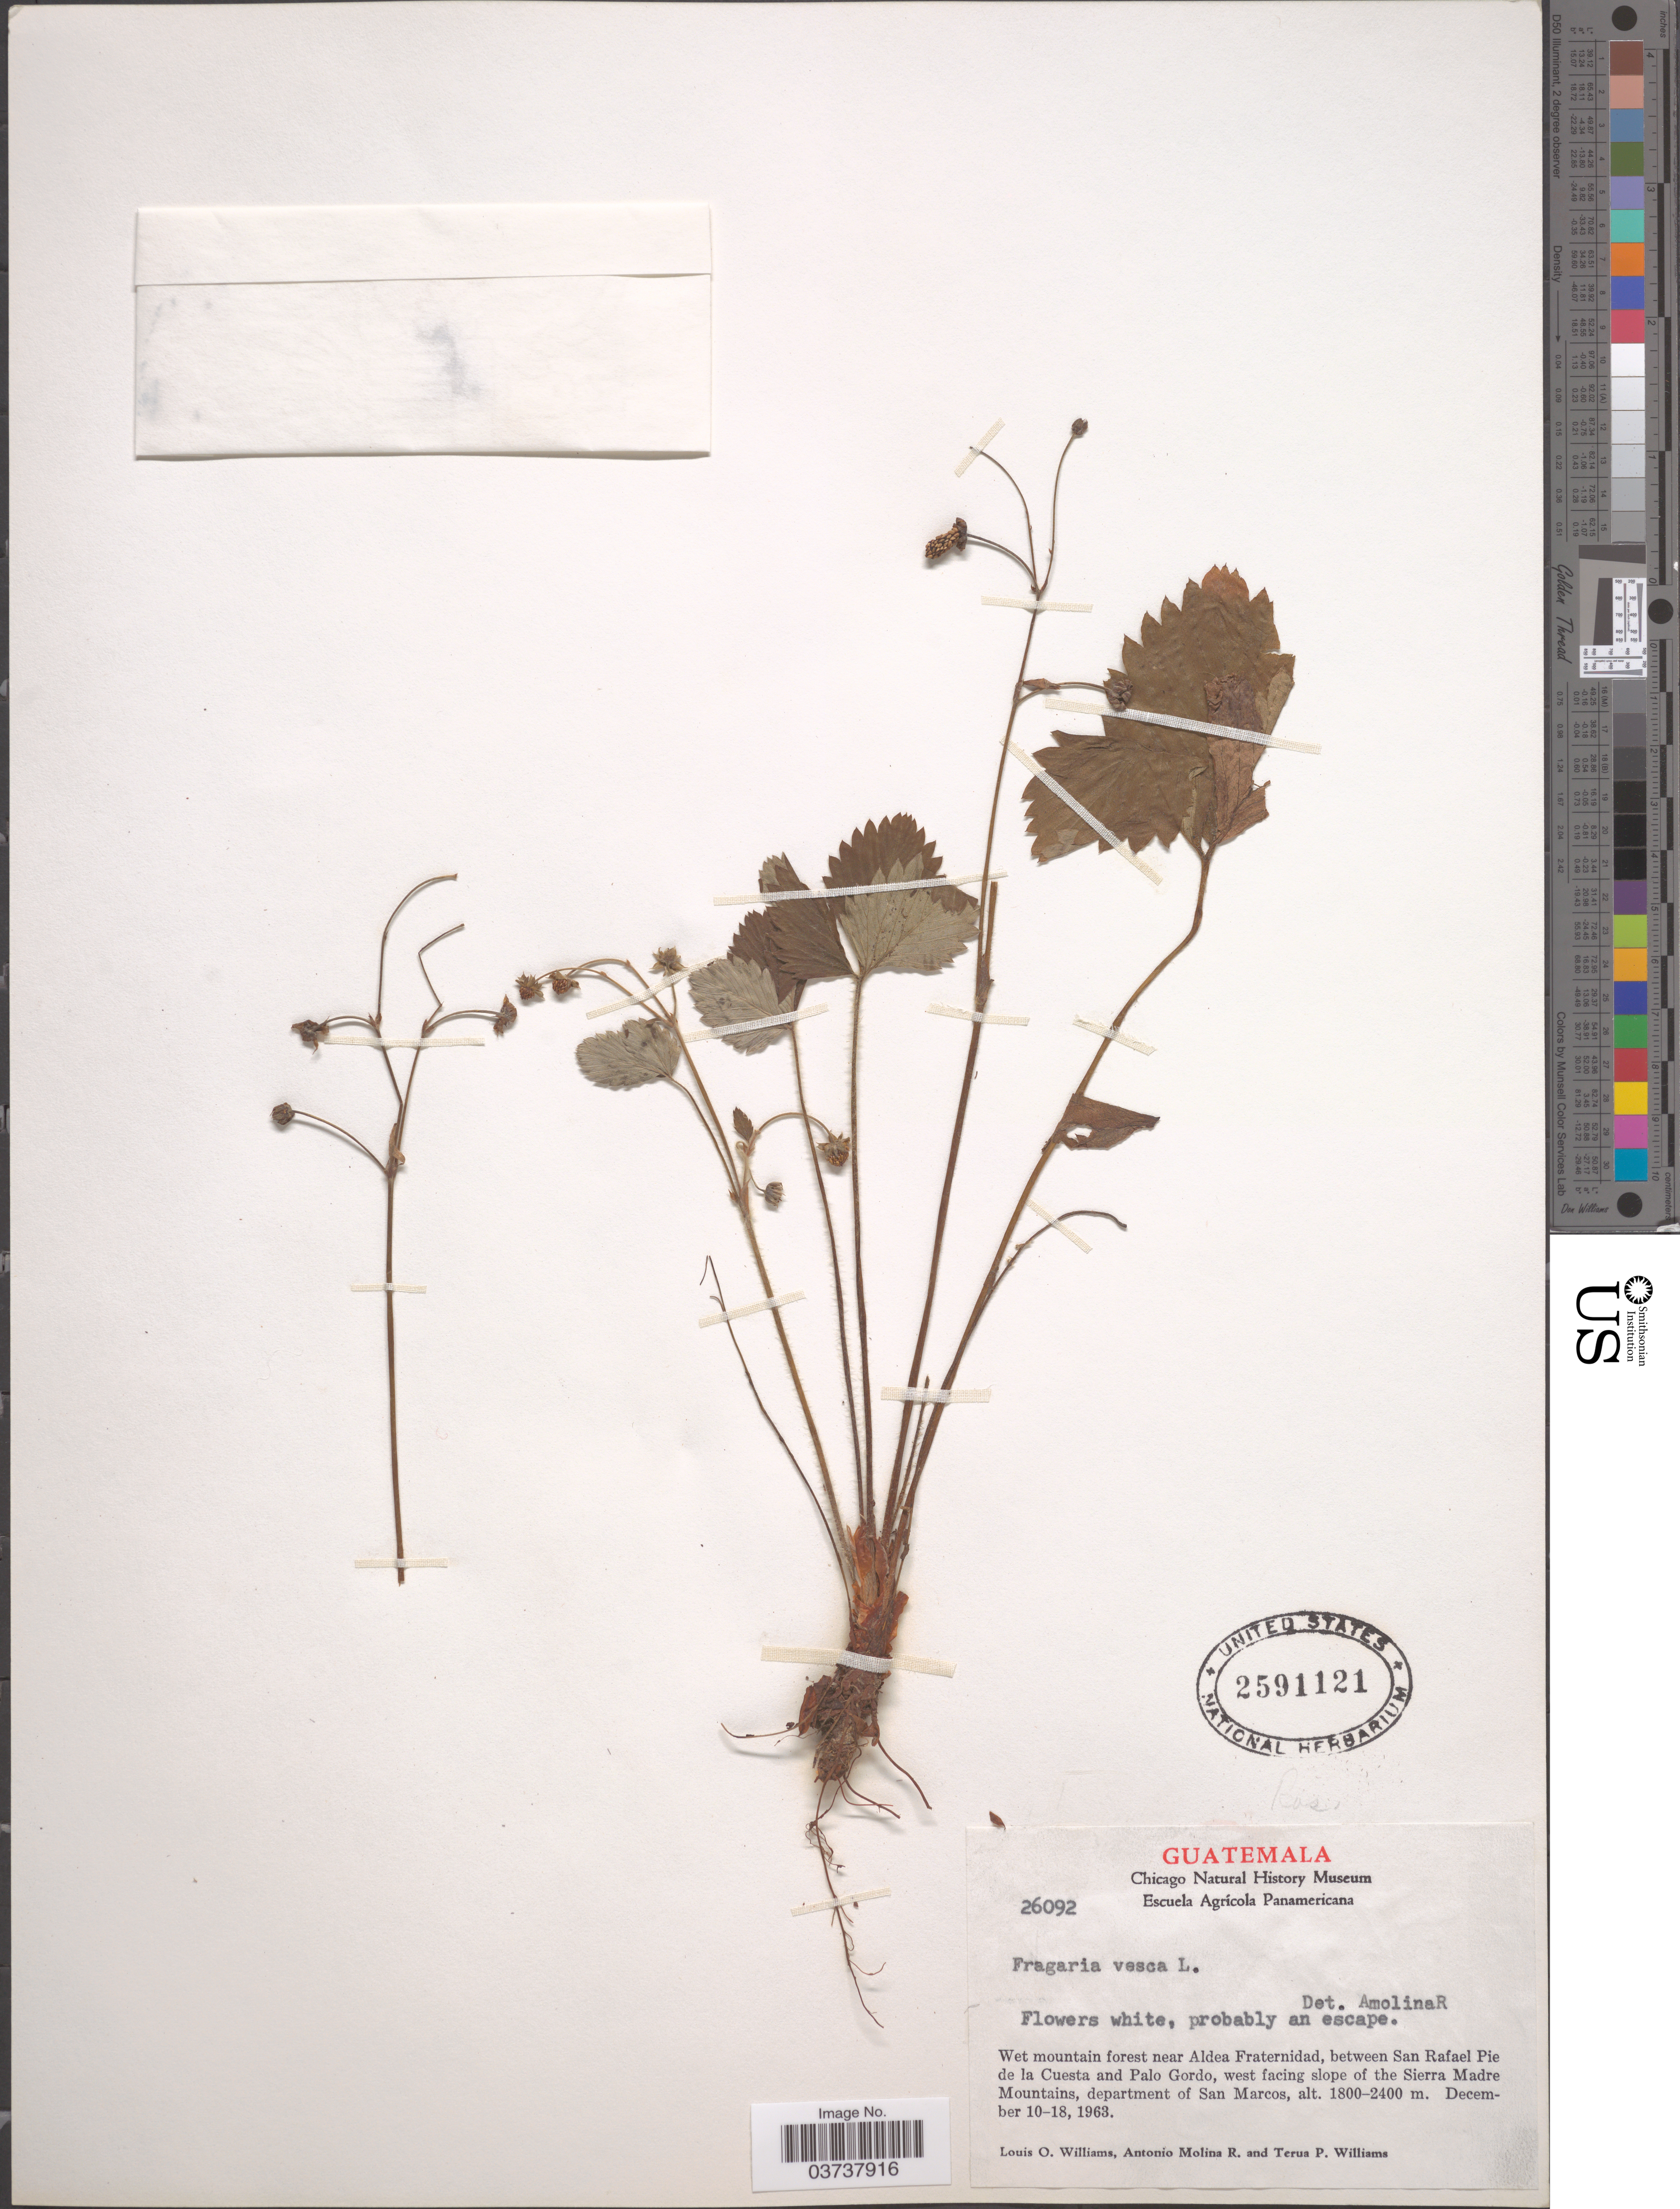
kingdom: Plantae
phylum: Tracheophyta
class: Magnoliopsida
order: Rosales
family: Rosaceae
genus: Fragaria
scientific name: Fragaria vesca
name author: L.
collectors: L. O. Williams, A. Molina R. & T. Williams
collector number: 26092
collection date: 1963-12-10/1963-12-18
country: Guatemala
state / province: San Marcos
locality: Wet mountain forest near Aldea Fraternidad, between San Rafael Pie de la Cuesta and Palo Gordo, west facing slope of the Sierra Madre Mountains, department of San Marcos.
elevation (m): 1800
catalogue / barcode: US 2591121